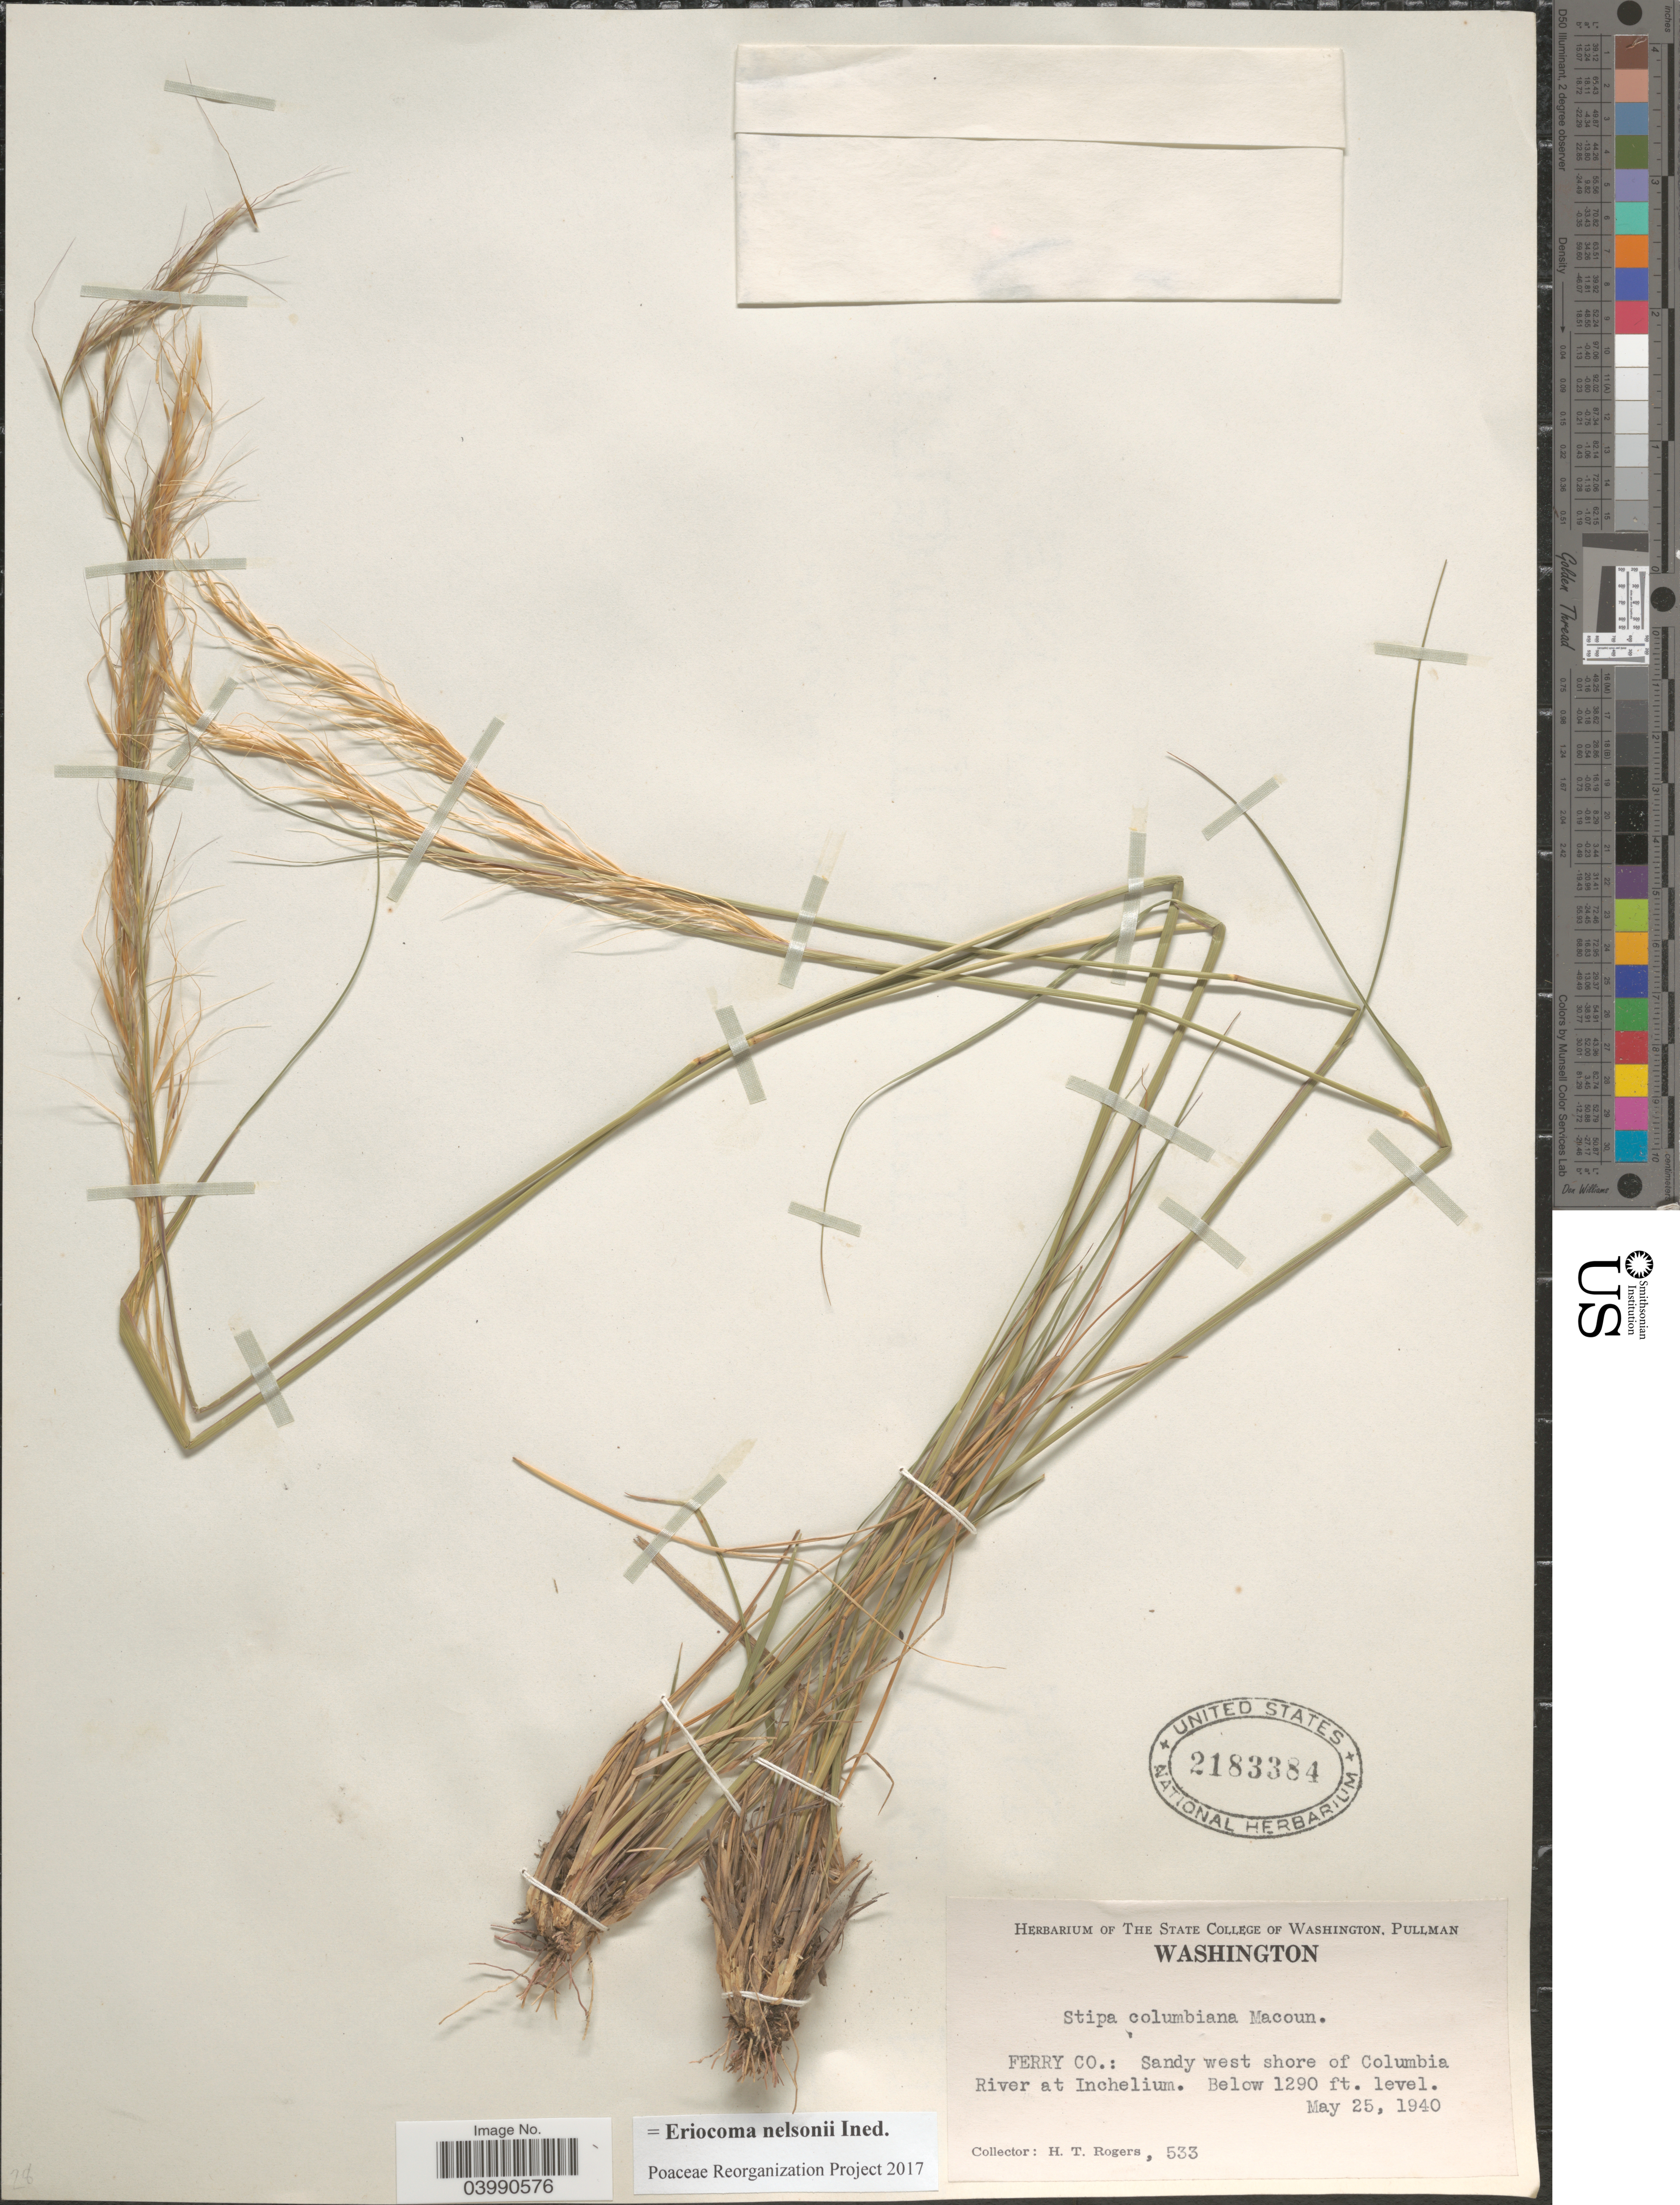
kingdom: Plantae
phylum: Tracheophyta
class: Liliopsida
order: Poales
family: Poaceae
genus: Eriocoma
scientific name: Eriocoma nelsonii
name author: (Scribn.) Romasch.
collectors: H. Rogers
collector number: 533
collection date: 1940-05-25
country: United States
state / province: Washington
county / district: Ferry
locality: Ferry Co.: Sandy west shore of Columbia River at Inchelium.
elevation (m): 393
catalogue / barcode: US 2183384